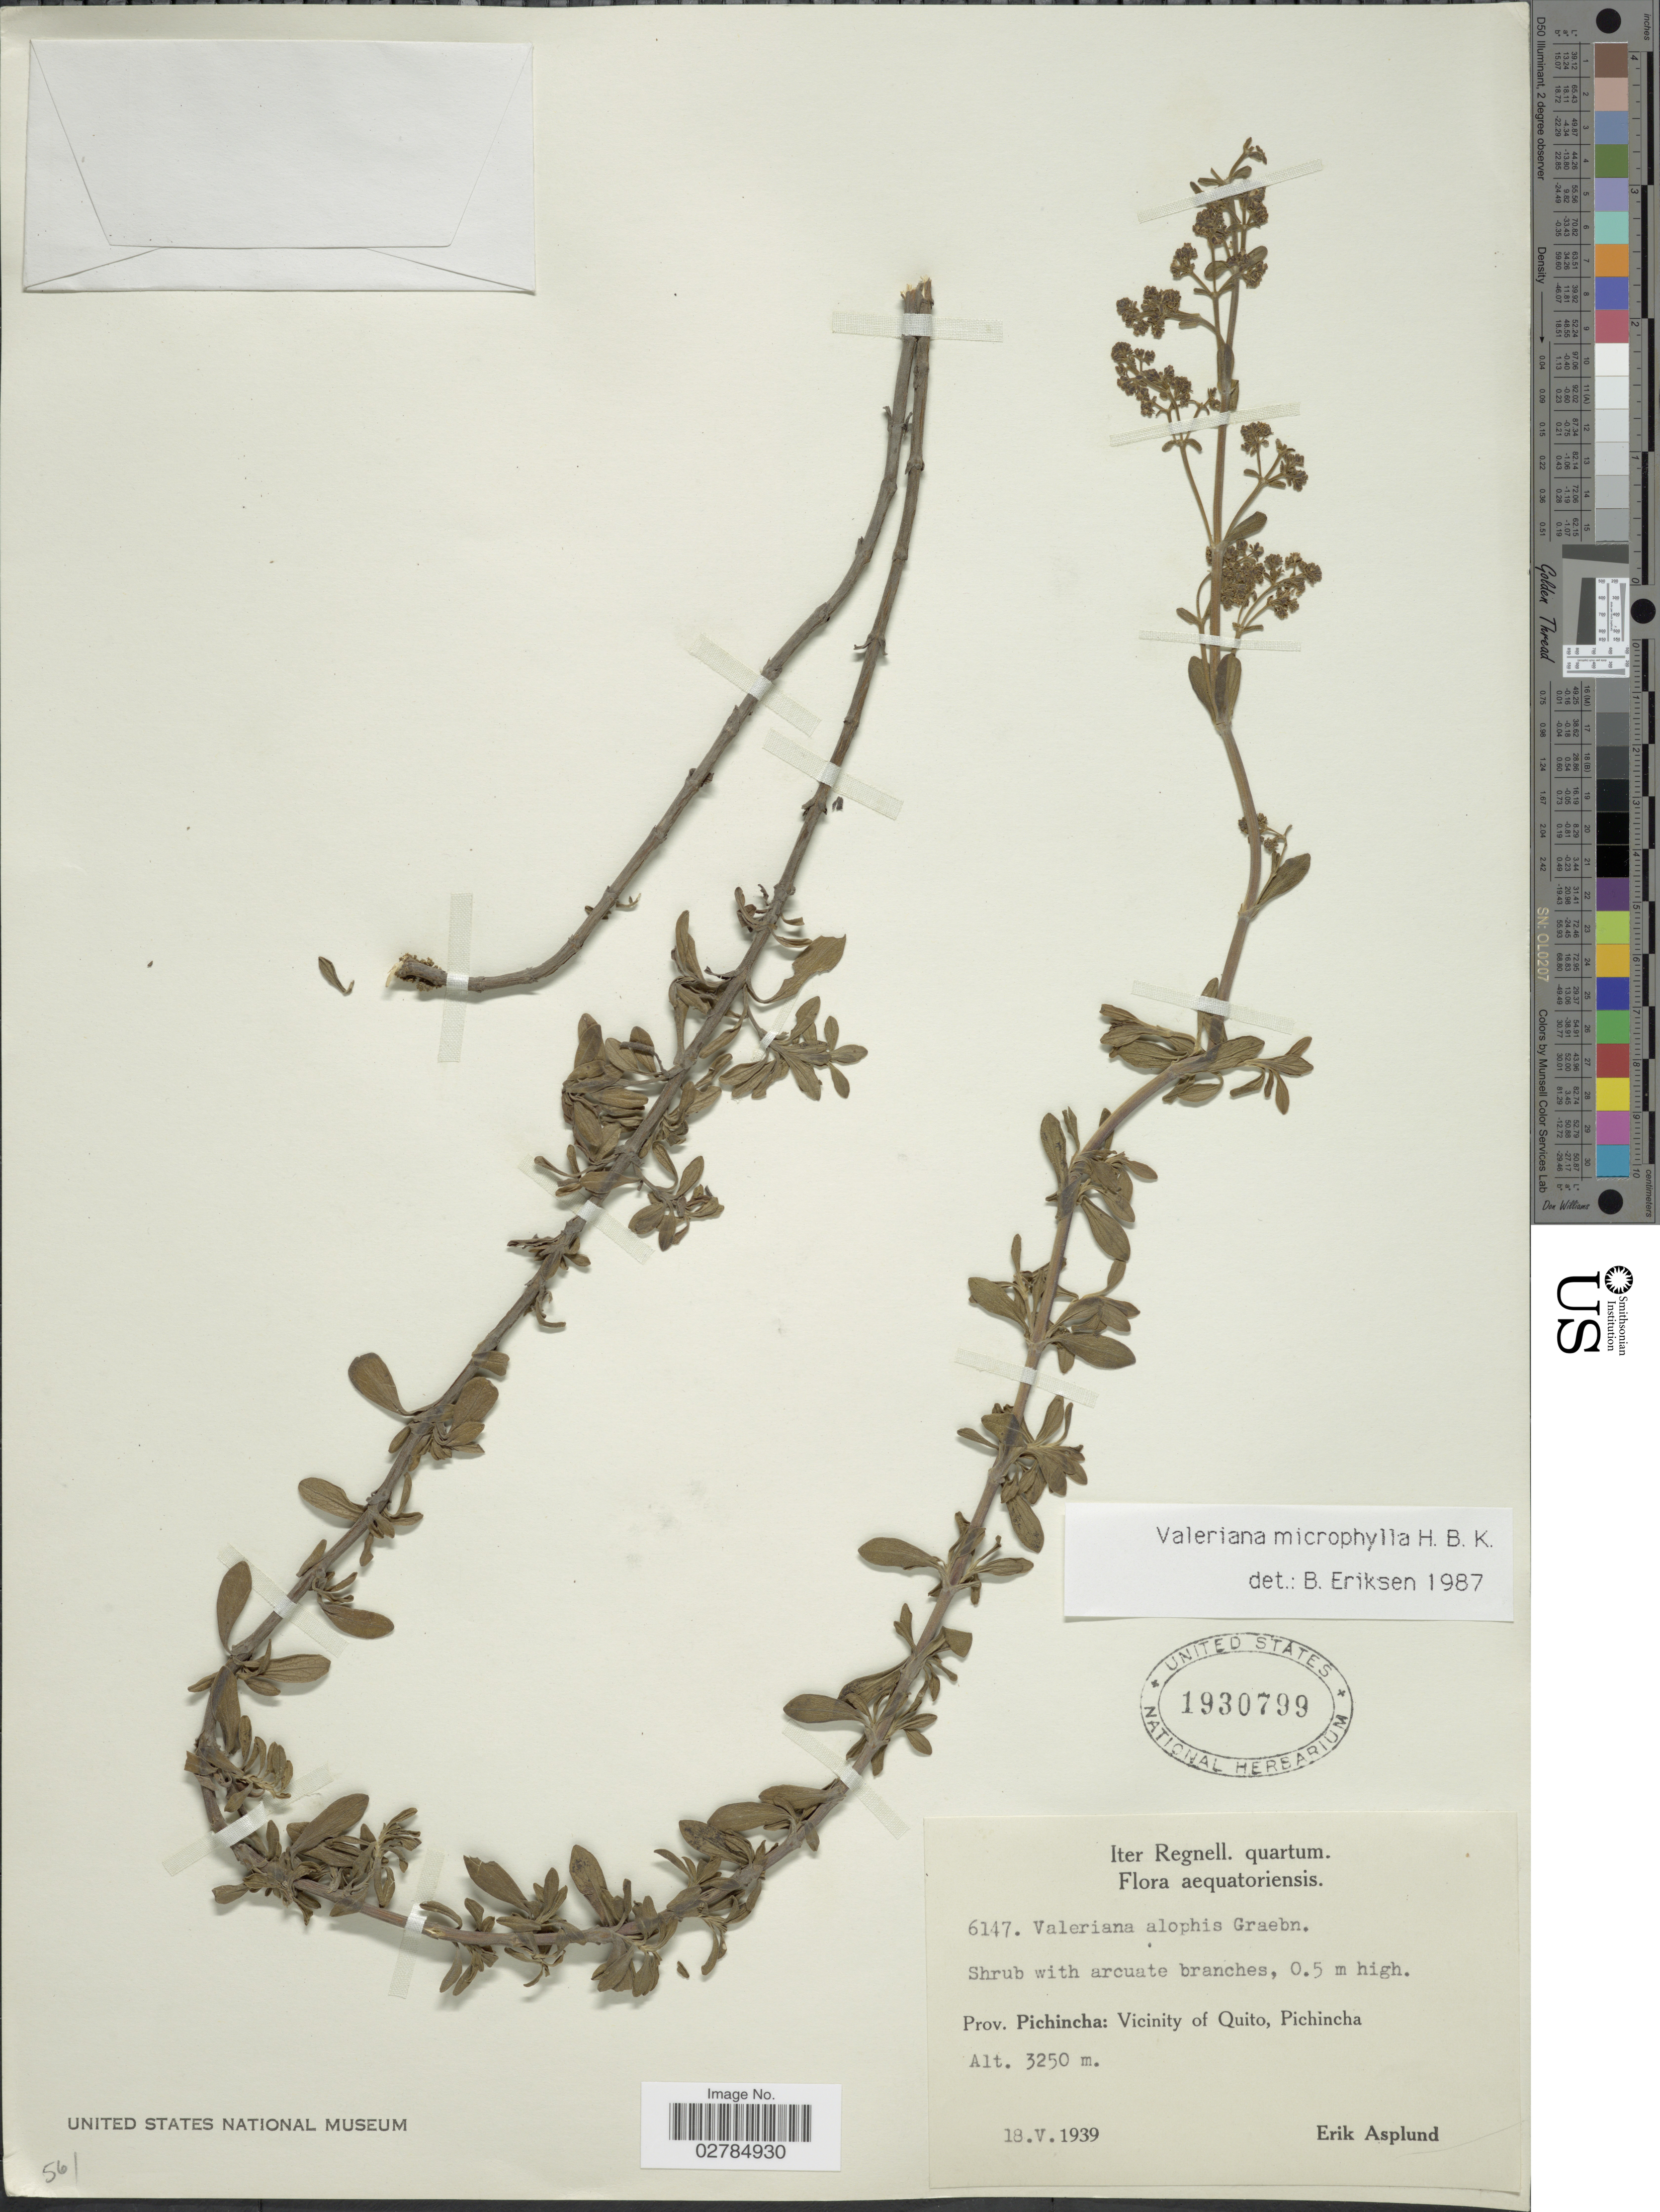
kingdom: Plantae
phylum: Tracheophyta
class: Magnoliopsida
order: Dipsacales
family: Caprifoliaceae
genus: Valeriana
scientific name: Valeriana microphylla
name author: Kunth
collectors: E. Asplund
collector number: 6147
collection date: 1939-05-18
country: Ecuador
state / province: Pichincha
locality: Vicinity of Quito, Pichincha.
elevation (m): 3250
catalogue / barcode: US 1930799